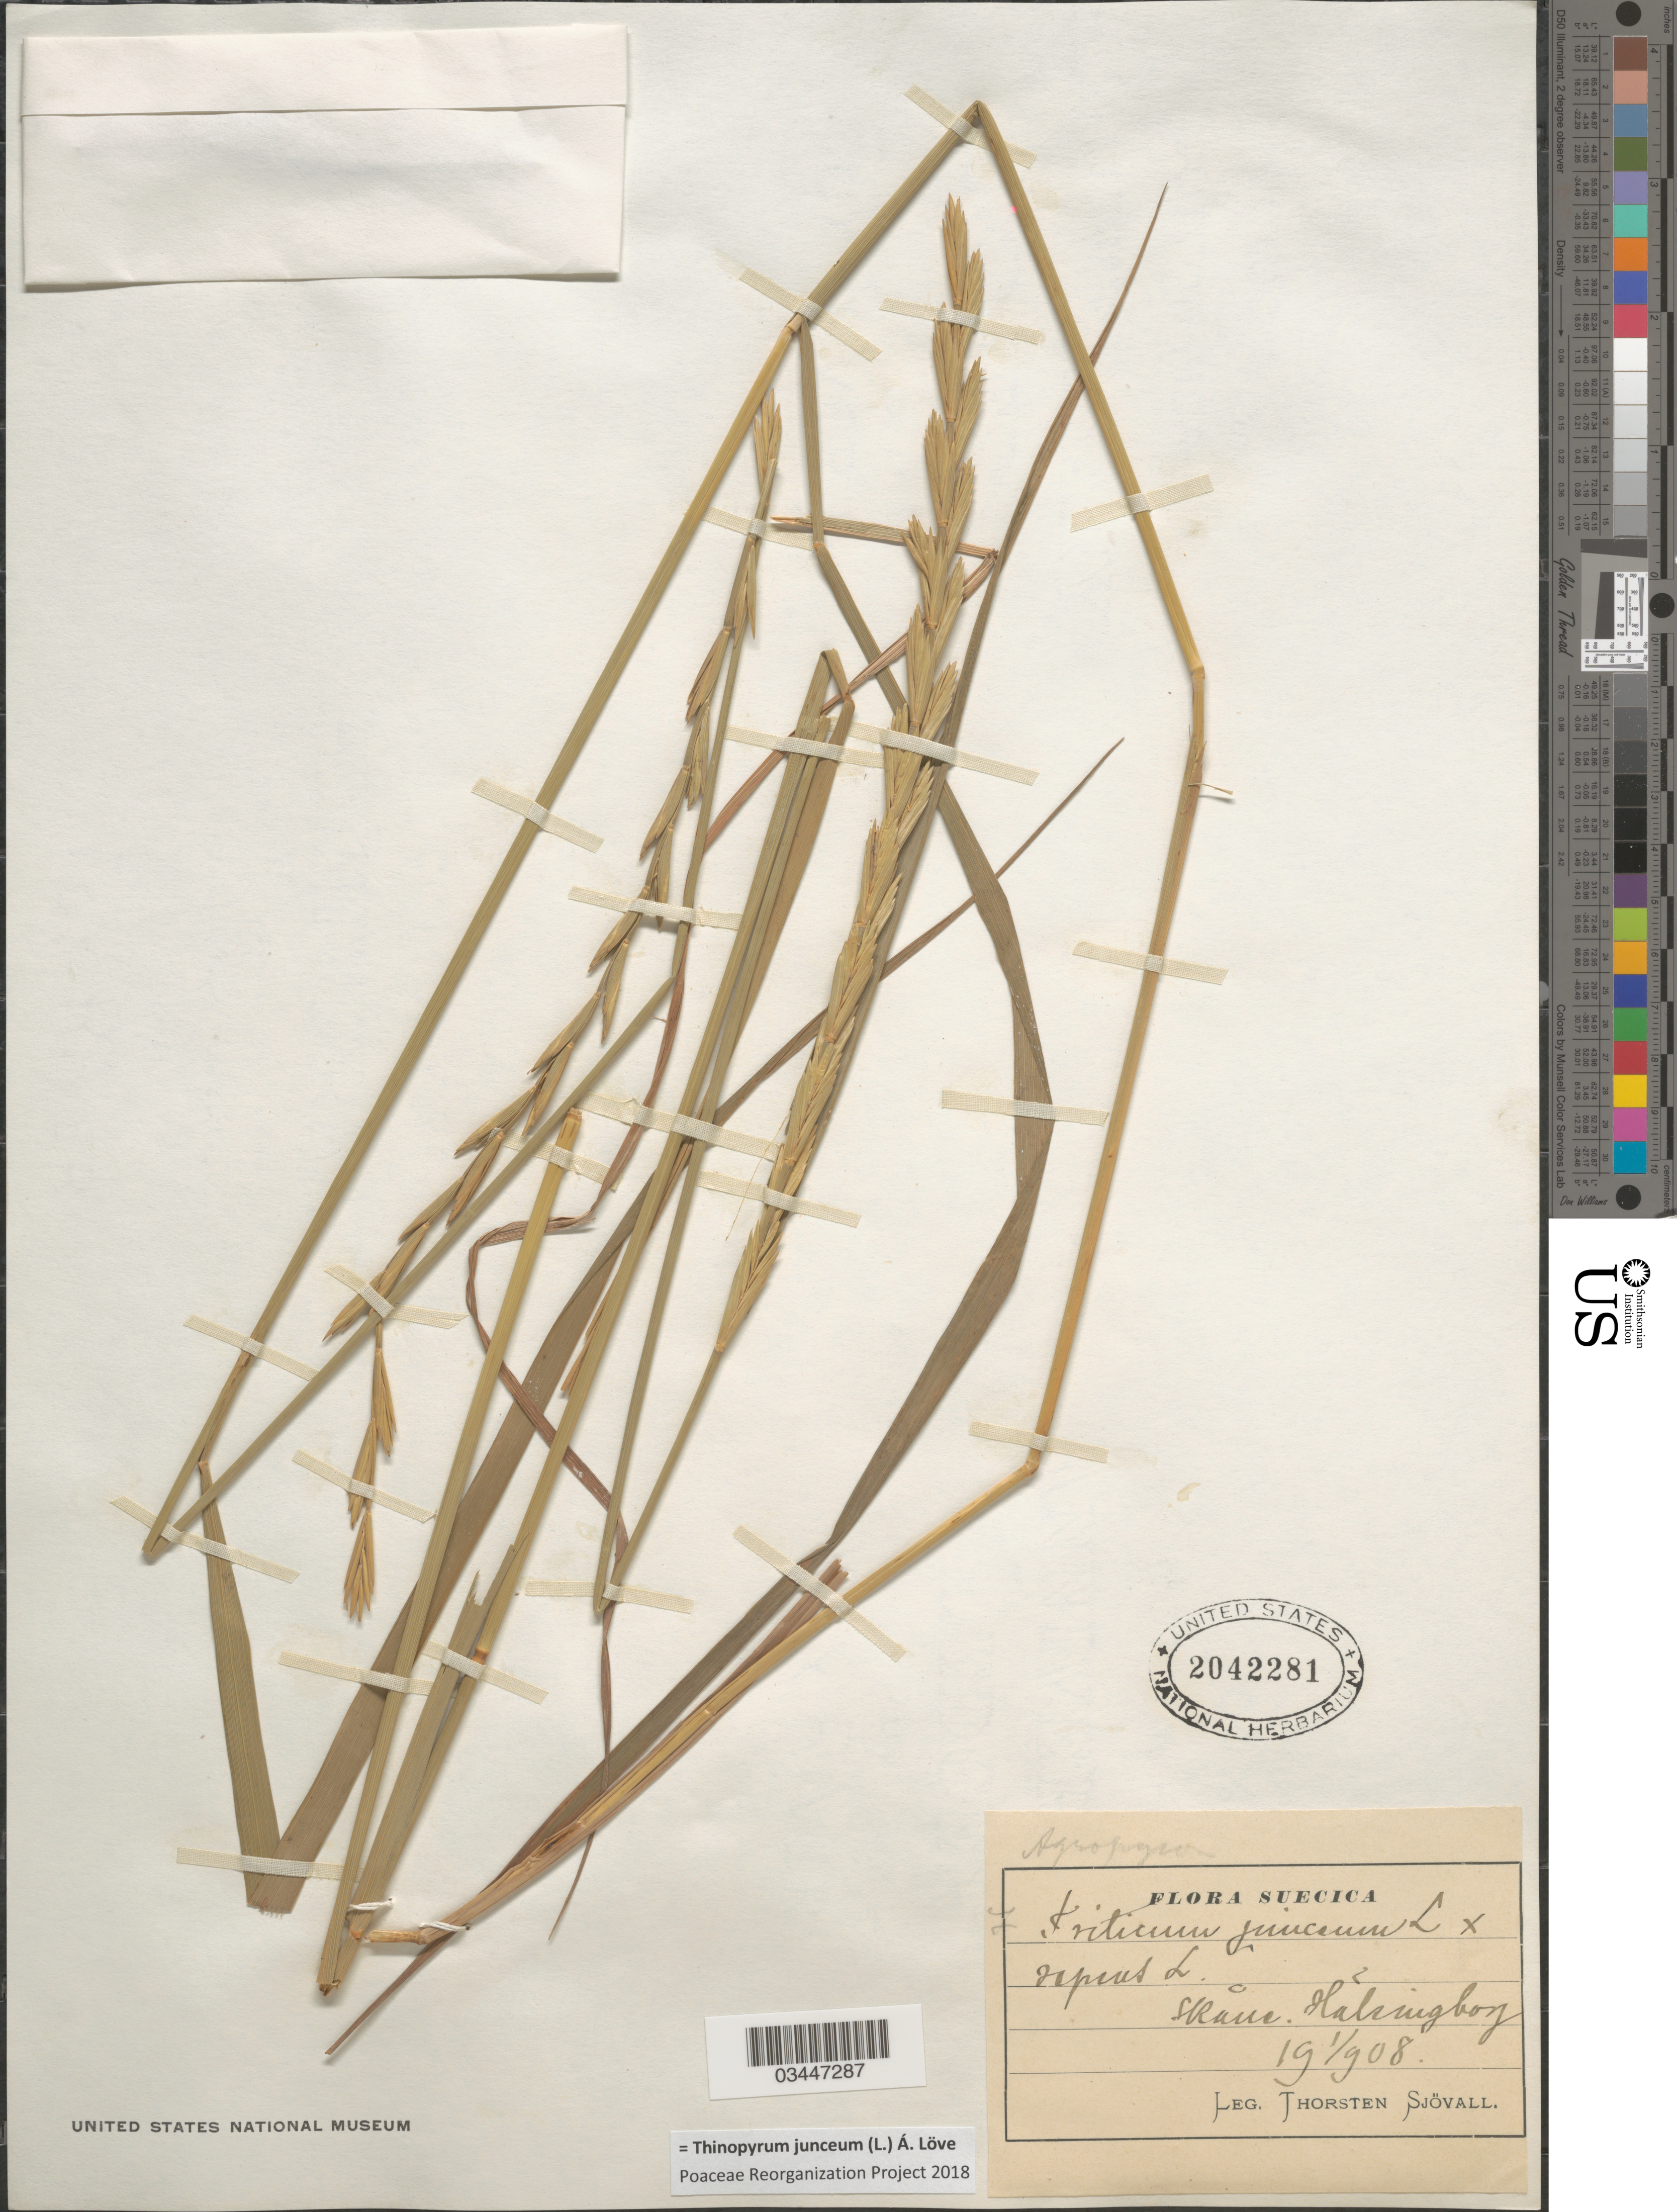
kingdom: Plantae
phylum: Tracheophyta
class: Liliopsida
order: Poales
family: Poaceae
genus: Thinopyrum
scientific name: Thinopyrum junceum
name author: (L.) Á. Löve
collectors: T. Sjövall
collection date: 1908-09-01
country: Sweden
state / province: Skåne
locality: Hâlsingborg.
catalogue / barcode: US 2042281